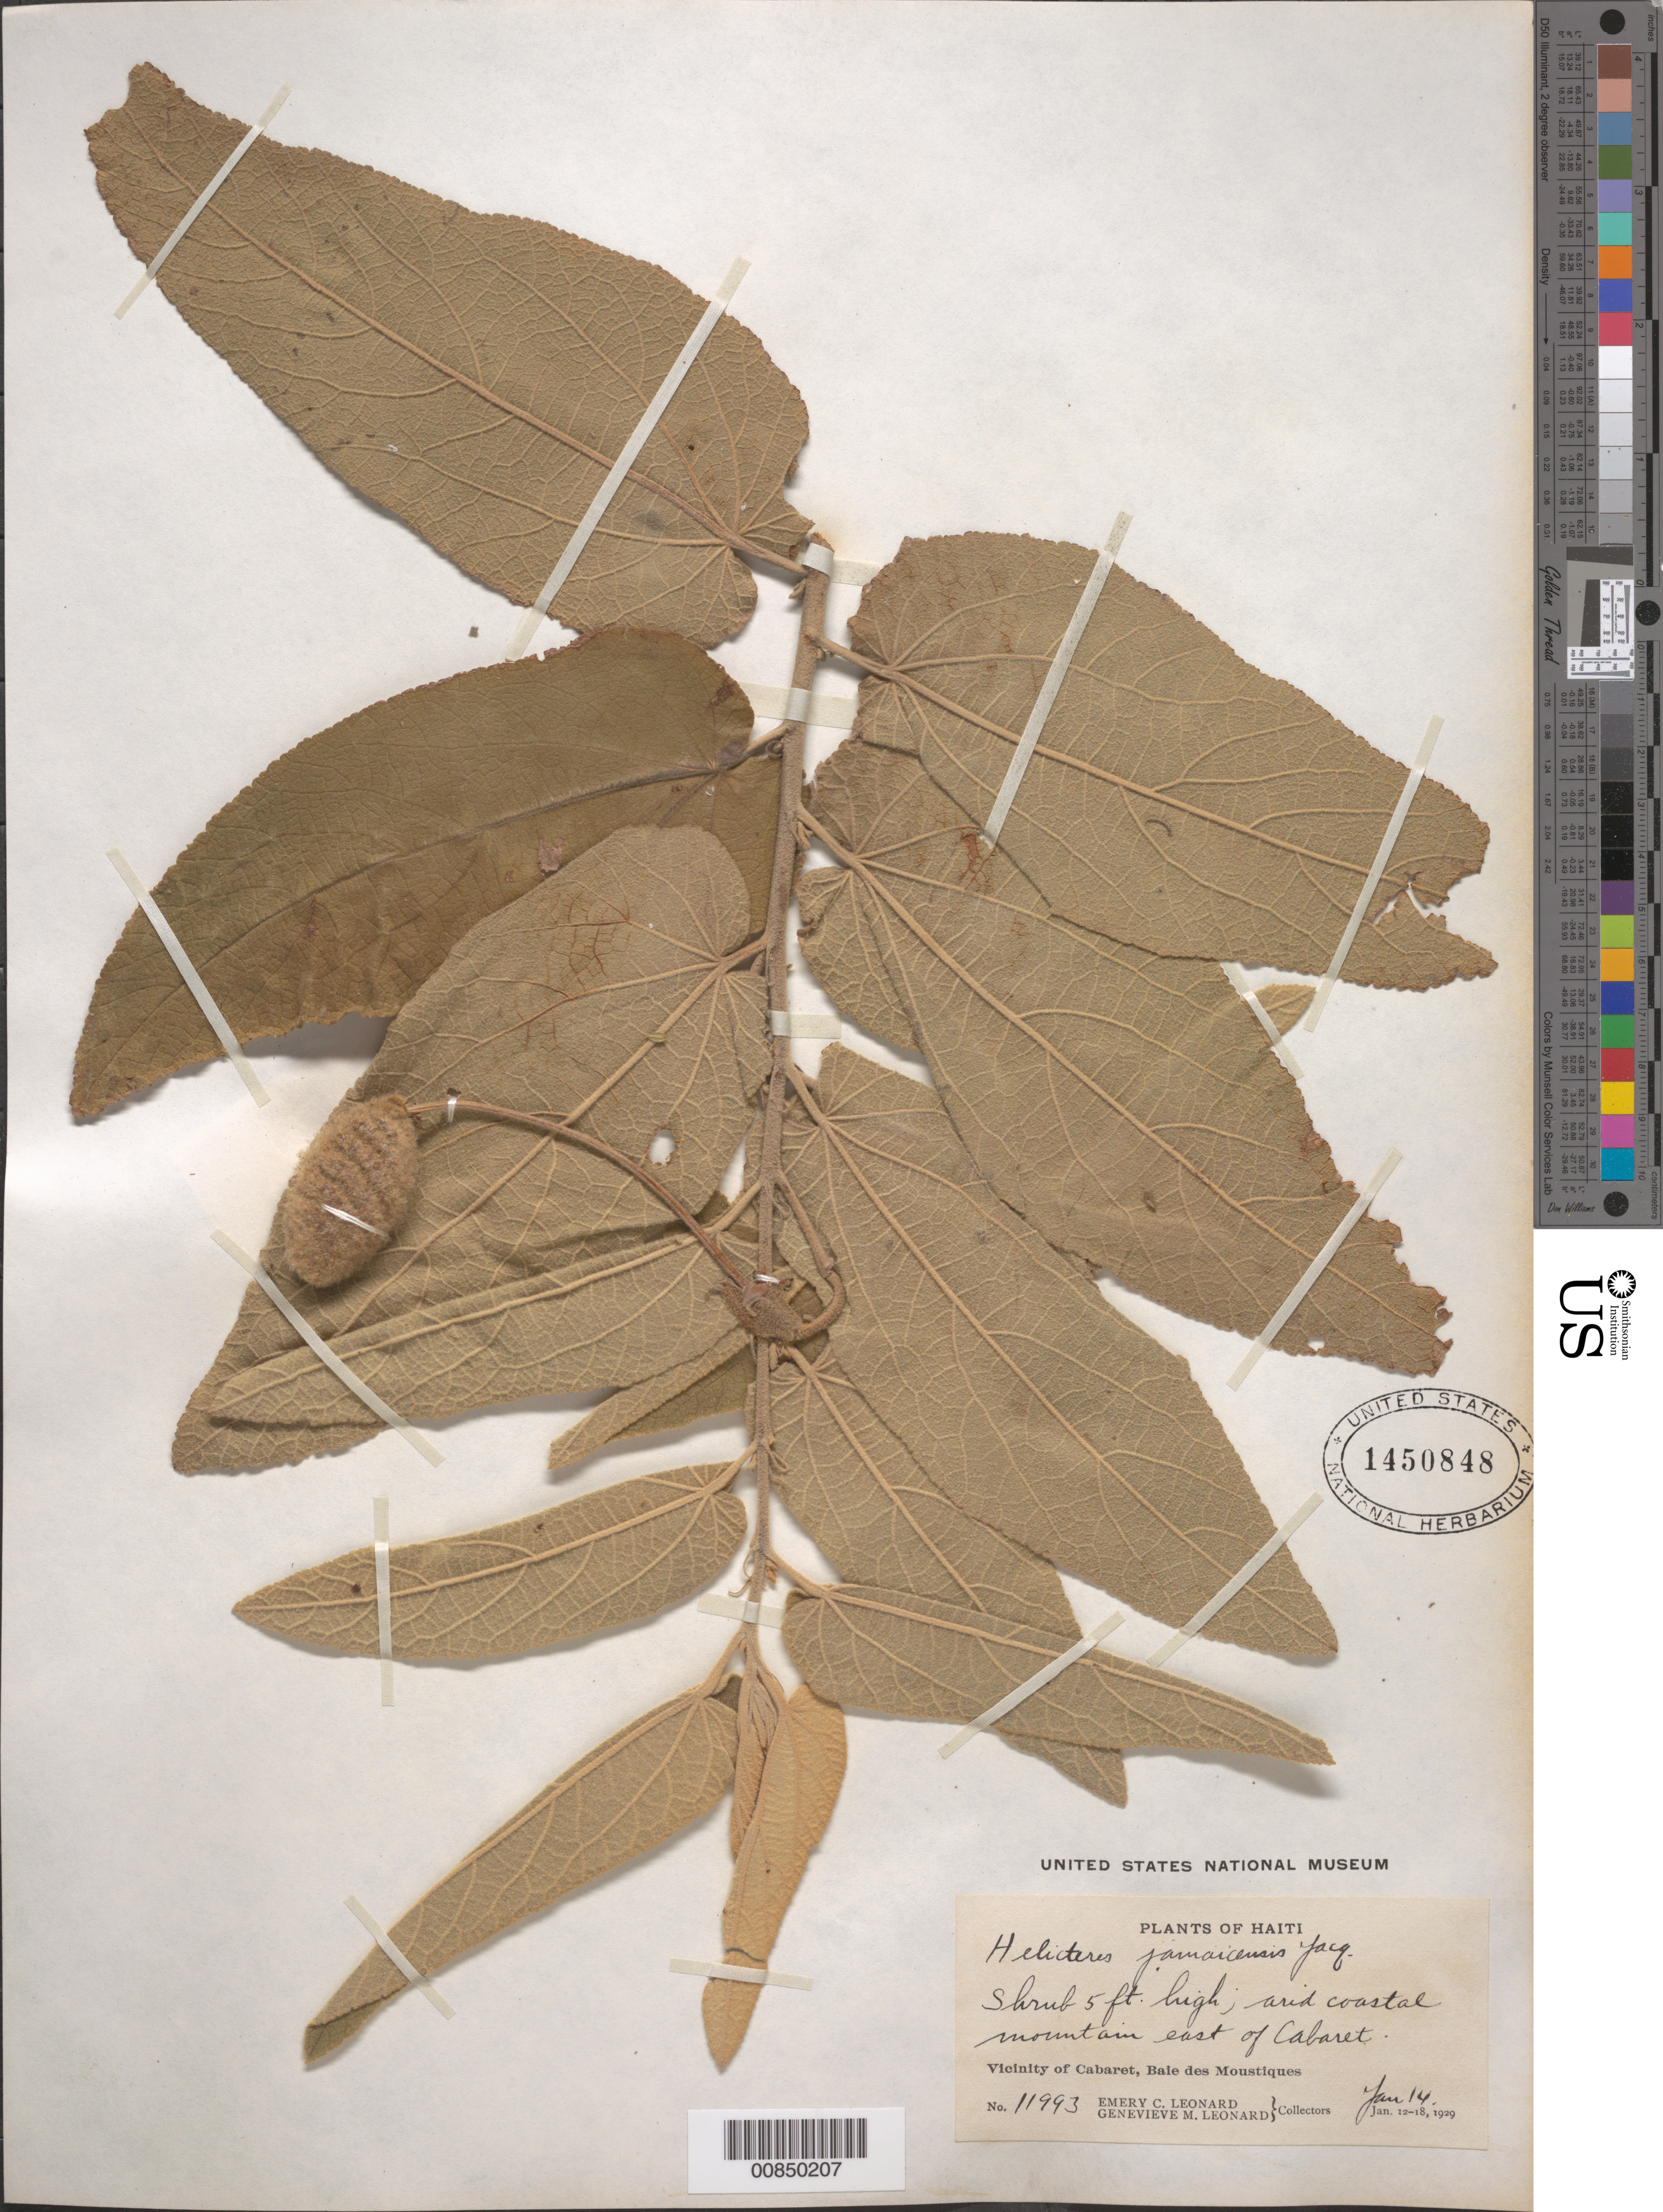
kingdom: Plantae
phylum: Tracheophyta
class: Magnoliopsida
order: Malvales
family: Malvaceae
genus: Helicteres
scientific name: Helicteres jamaicensis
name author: Jacq.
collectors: E. C. Leonard & G. M. Leonard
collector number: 11993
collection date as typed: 14 Jan 1929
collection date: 1929-01-14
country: Haiti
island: Hispaniola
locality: Vicinity of Cabaret, Baie des Moustiques, E of city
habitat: Arid coastal mountain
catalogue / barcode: US 1450848